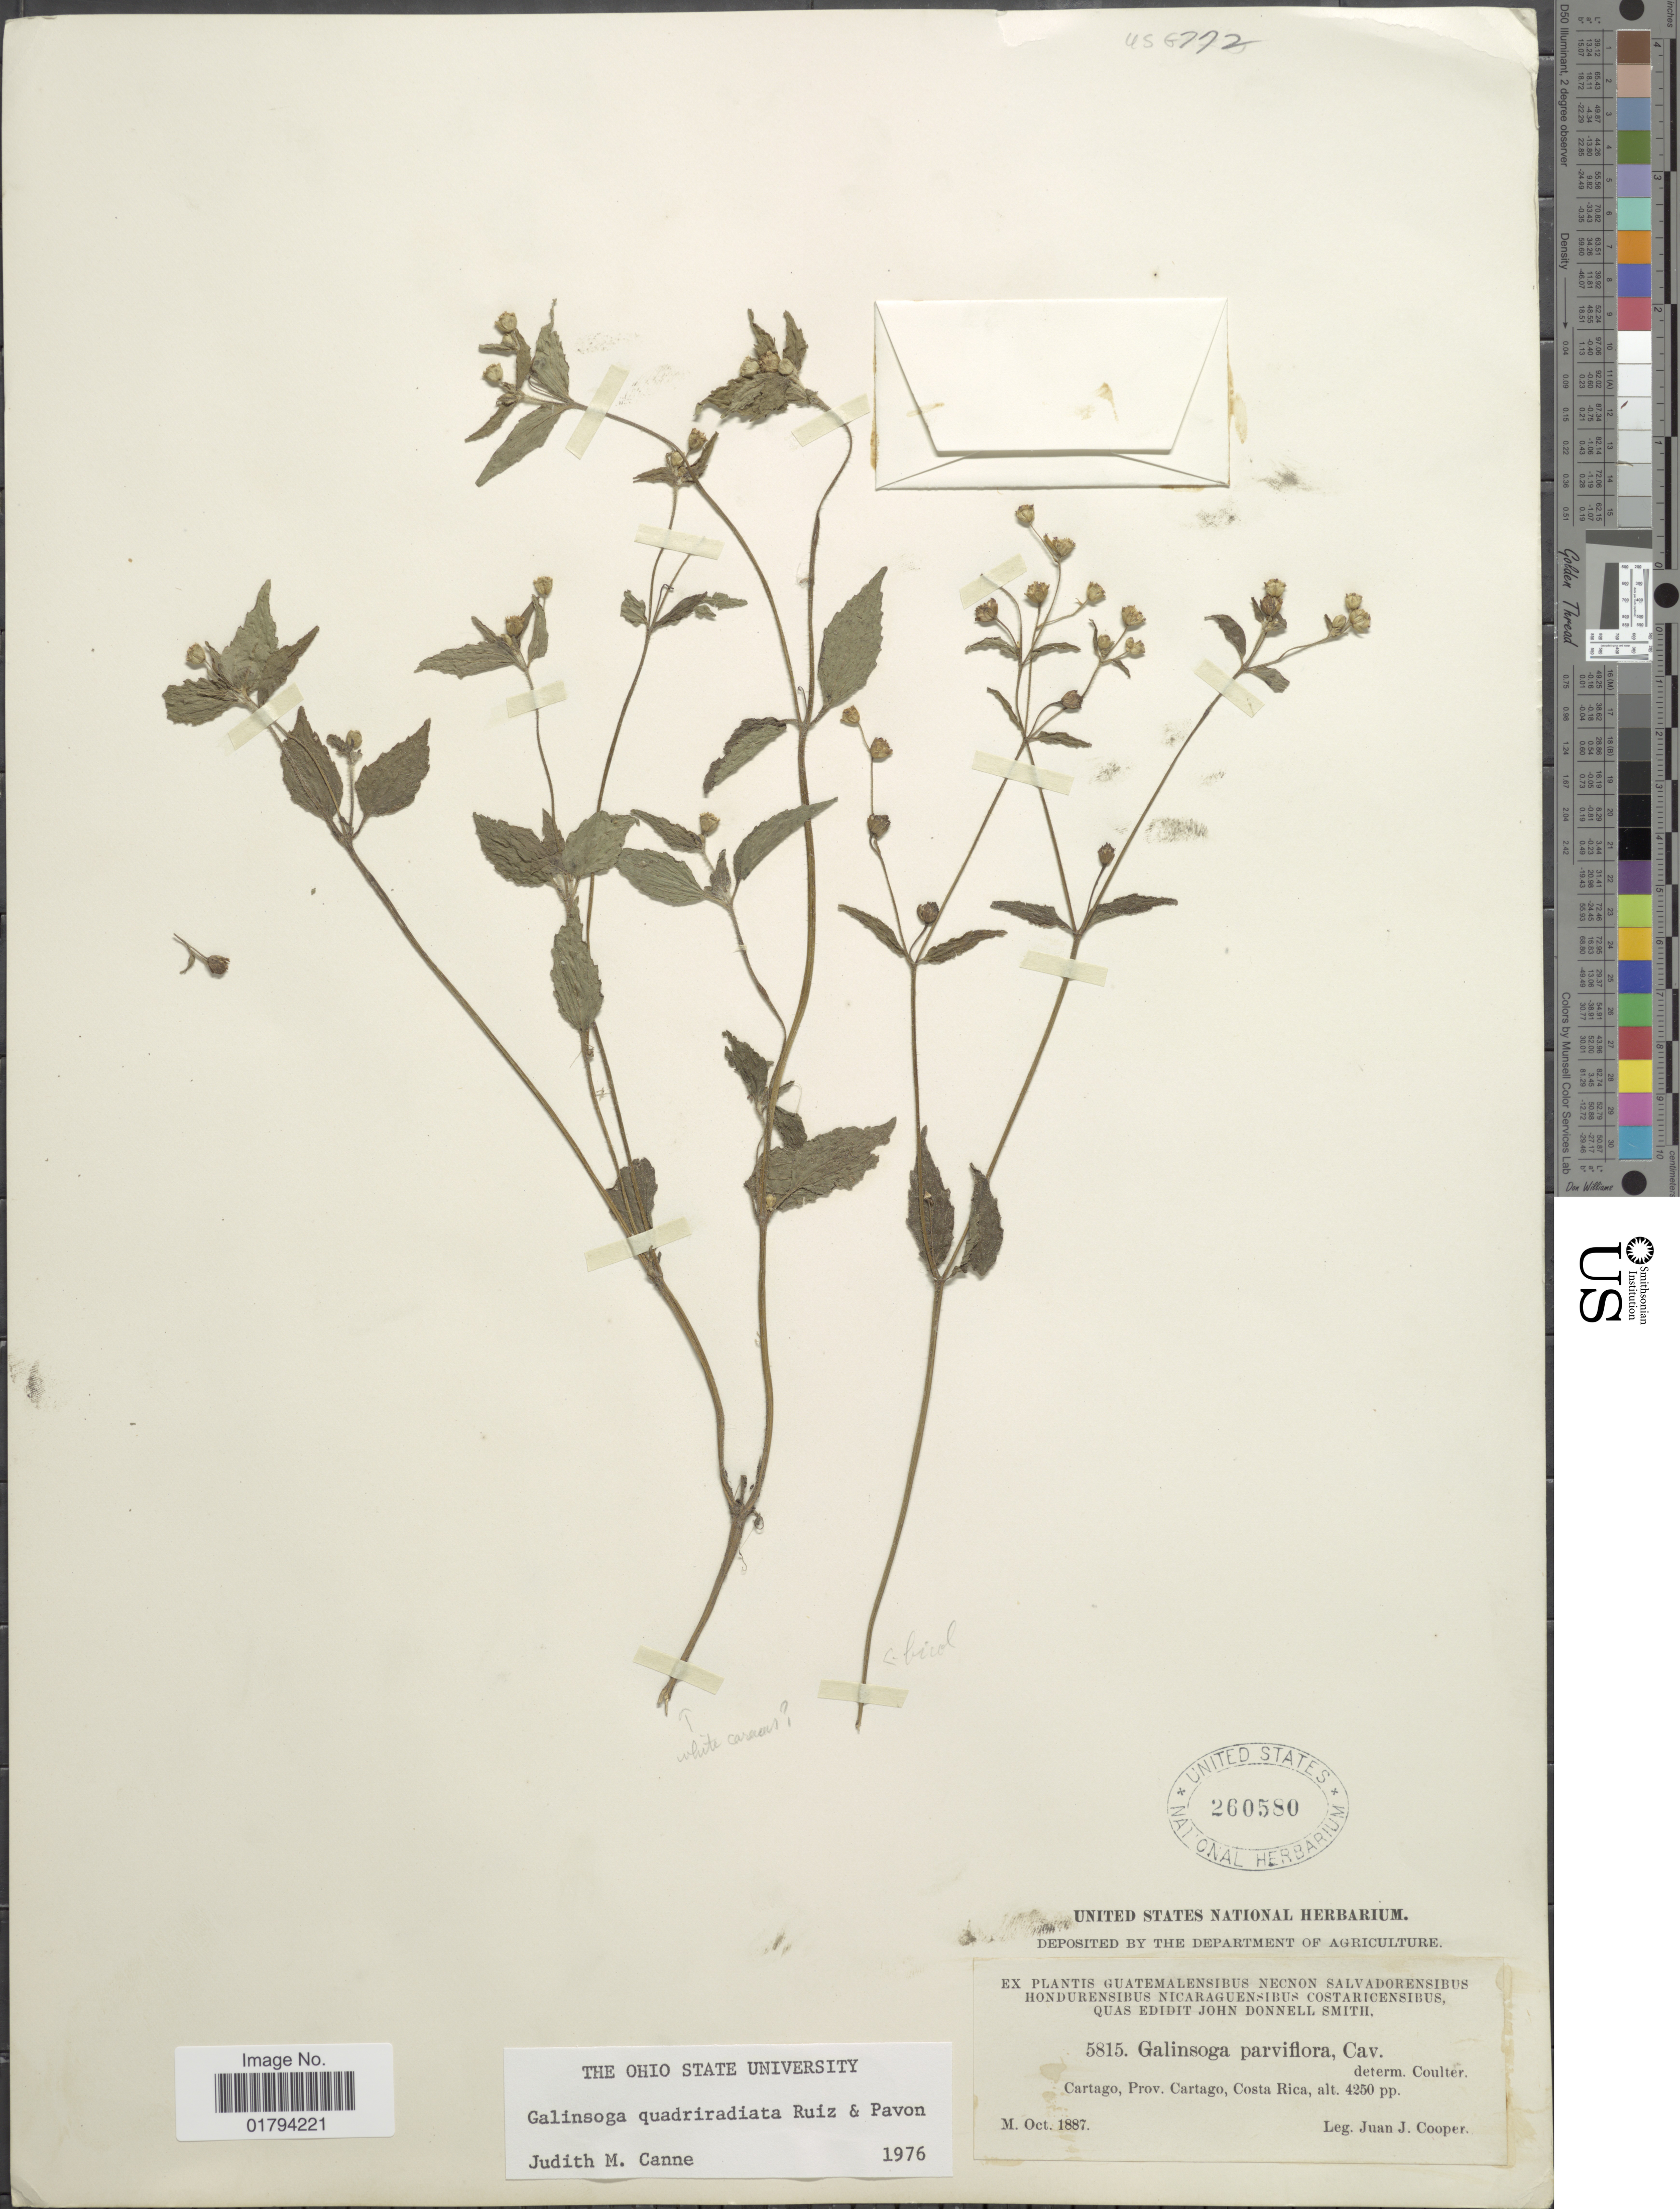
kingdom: Plantae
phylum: Tracheophyta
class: Magnoliopsida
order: Asterales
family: Asteraceae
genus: Galinsoga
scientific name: Galinsoga quadriradiata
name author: Ruiz & Pav.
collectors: J. J. Cooper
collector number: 5815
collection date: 1887-10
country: Costa Rica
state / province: Cartago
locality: Cartago.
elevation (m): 1295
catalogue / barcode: US 260580